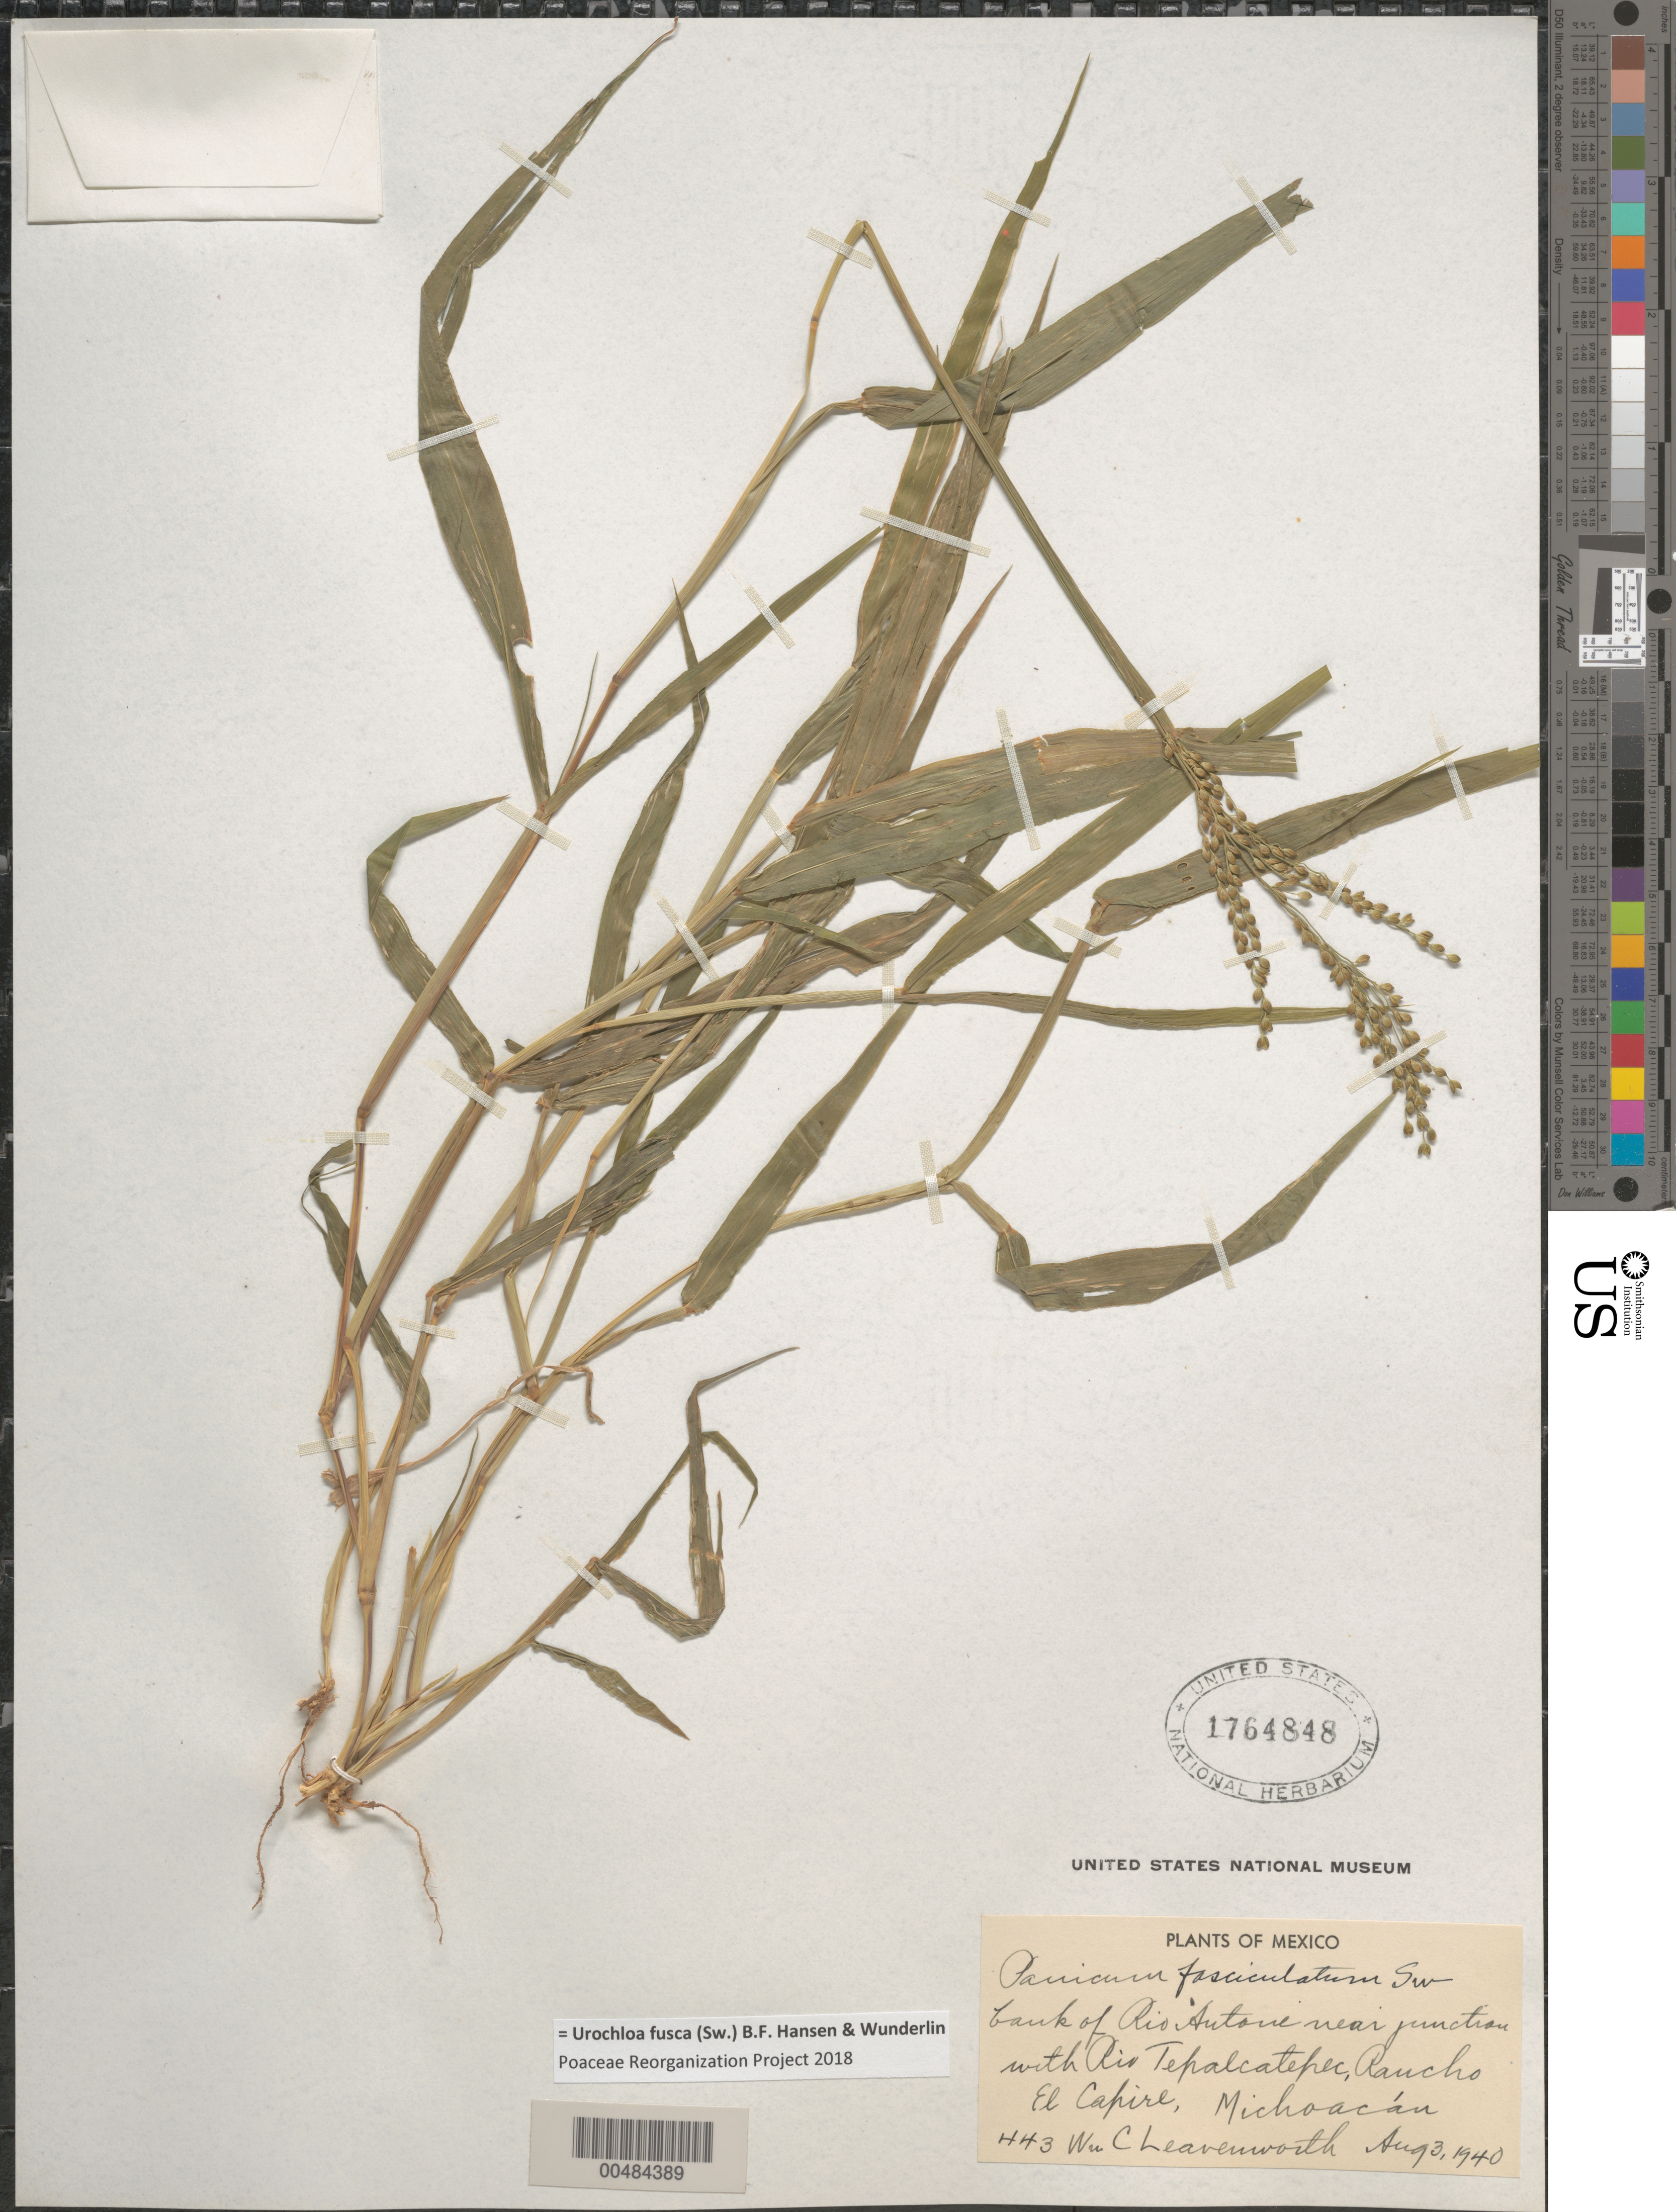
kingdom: Plantae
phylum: Tracheophyta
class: Liliopsida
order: Poales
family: Poaceae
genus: Brachiaria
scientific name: Brachiaria fasciculata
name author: (Sw.) Parodi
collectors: W. C. Leavenworth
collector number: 443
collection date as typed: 3 Aug 1940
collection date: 1940-08-03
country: Mexico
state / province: Michoacán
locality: Bank of Rio Antone near junction with Rio Tepalcatepec, Rancho El Capire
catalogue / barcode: US 1764848